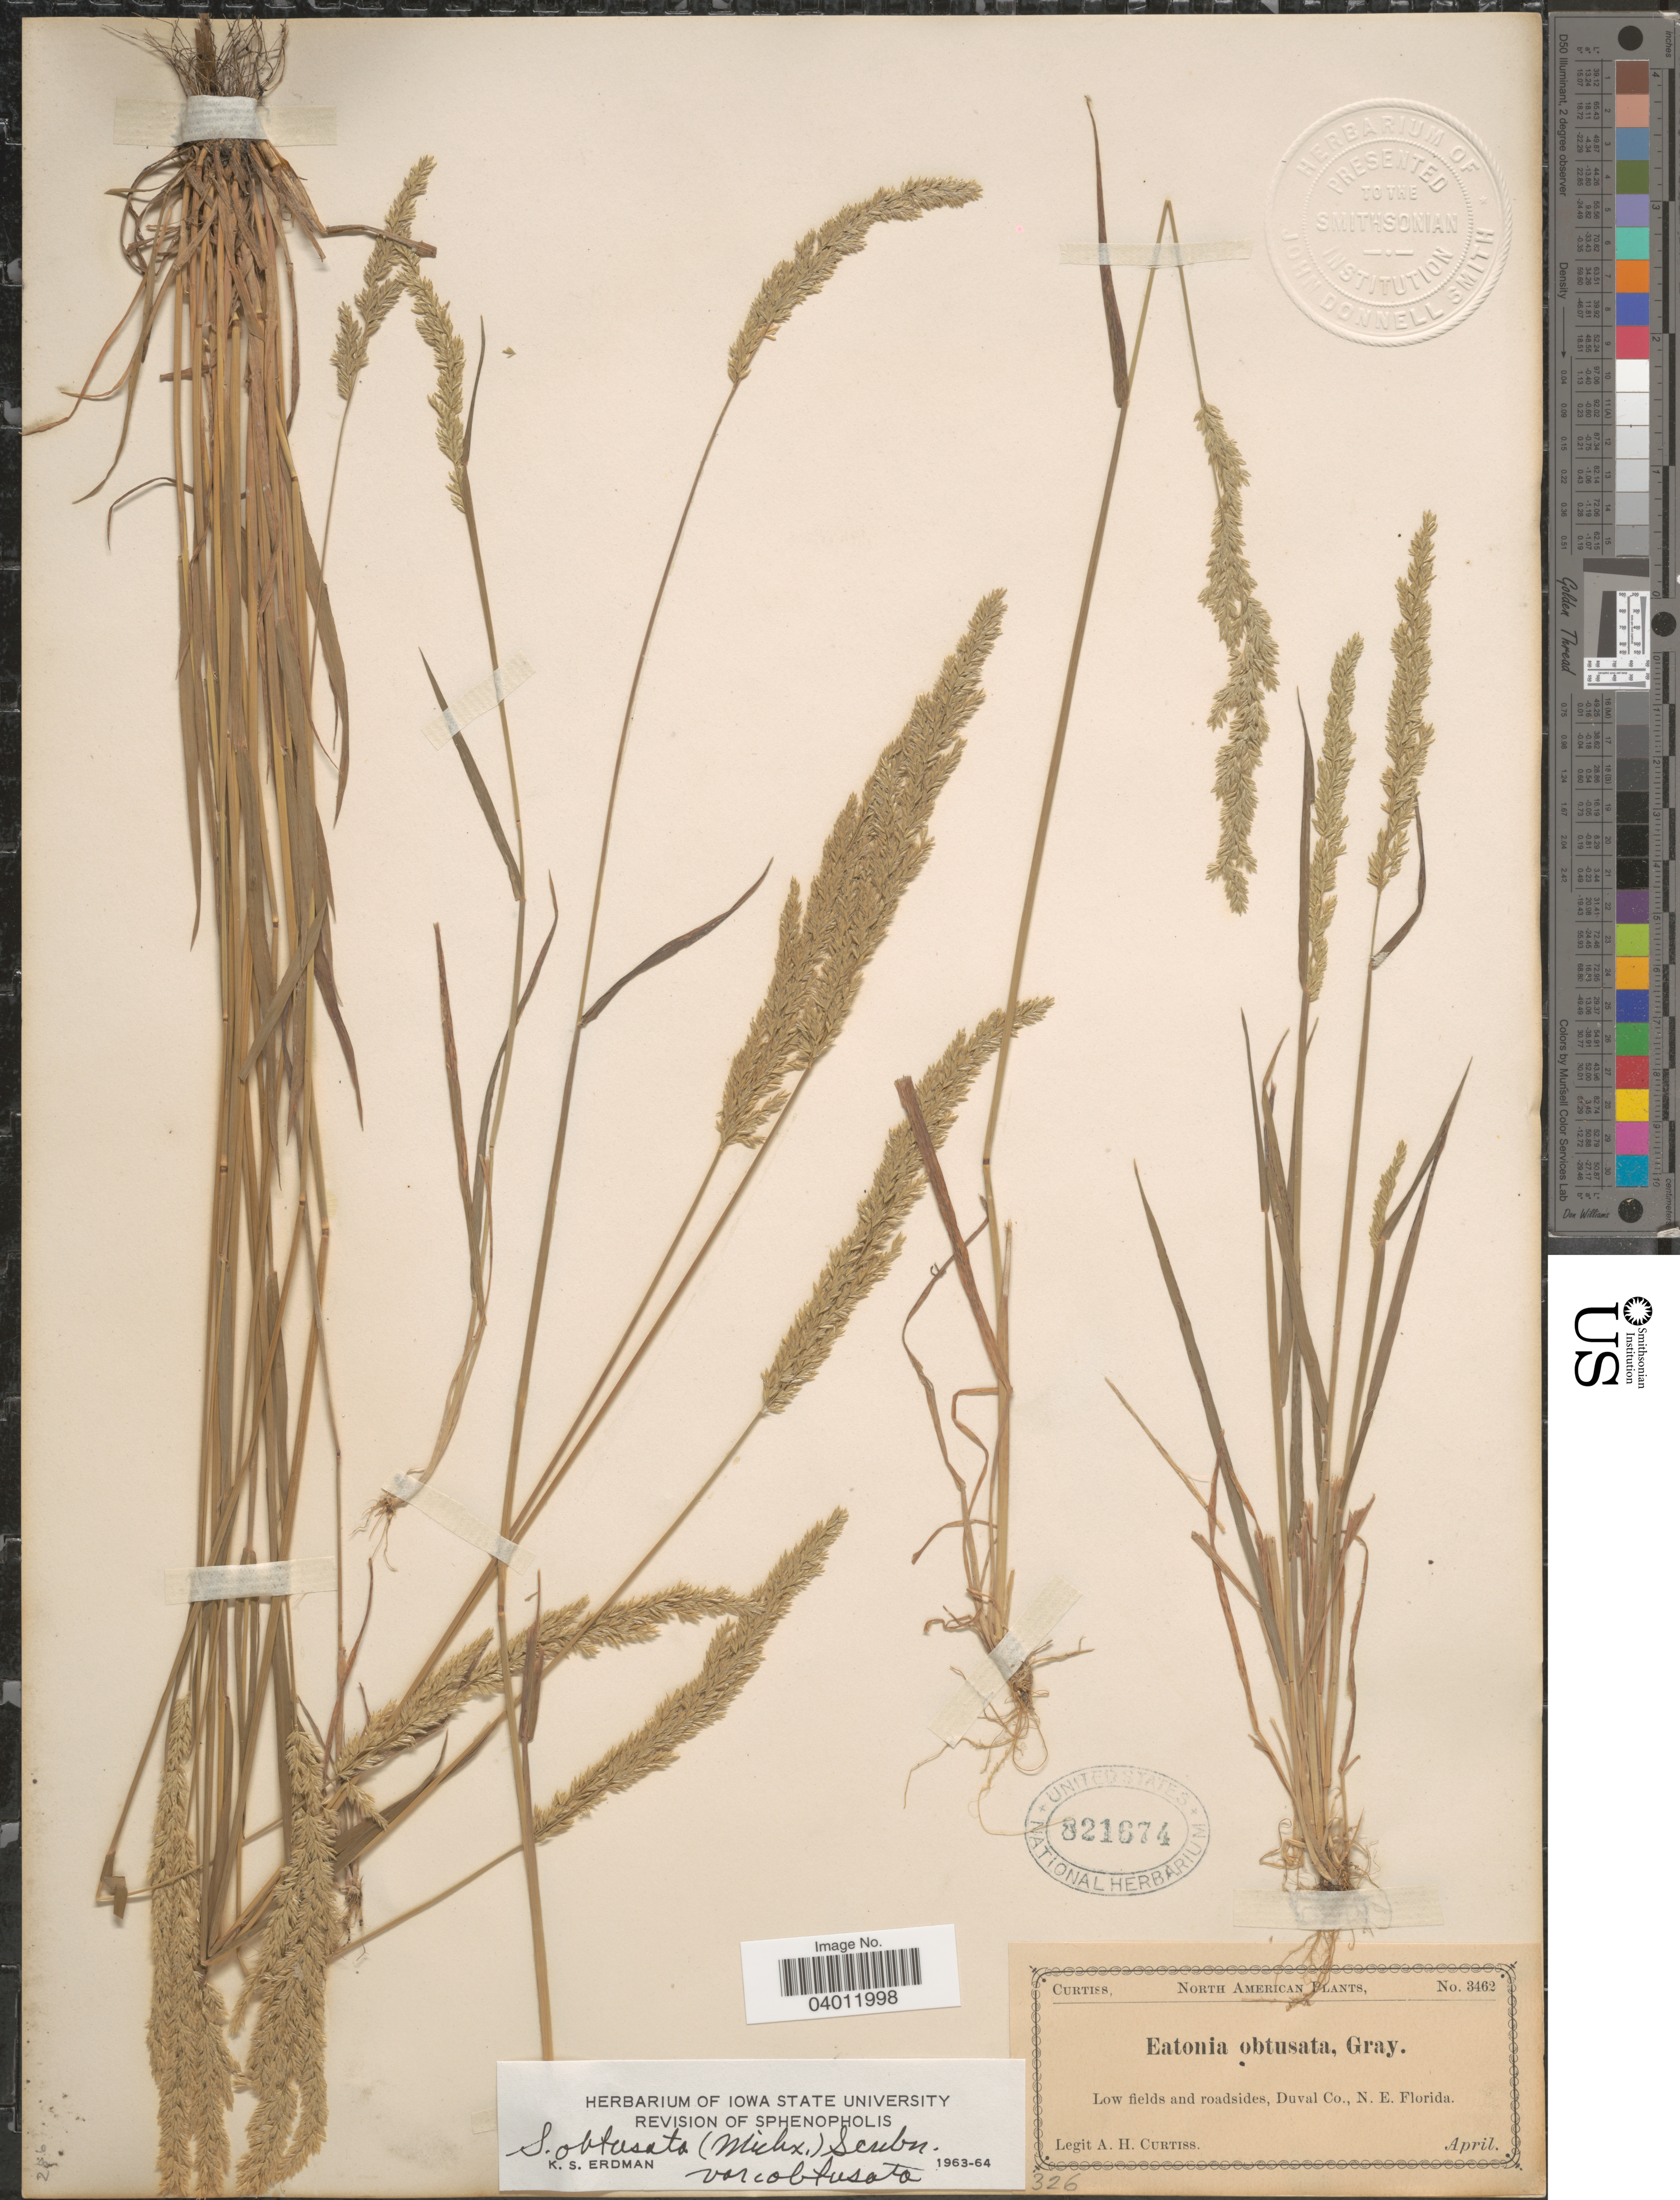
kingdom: Plantae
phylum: Tracheophyta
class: Liliopsida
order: Poales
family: Poaceae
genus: Sphenopholis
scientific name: Sphenopholis obtusata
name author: (Michx.) Scribn.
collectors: A. H. Curtiss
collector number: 3462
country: United States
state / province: Florida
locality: Duval Co., N. E. Florida.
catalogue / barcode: US 821674